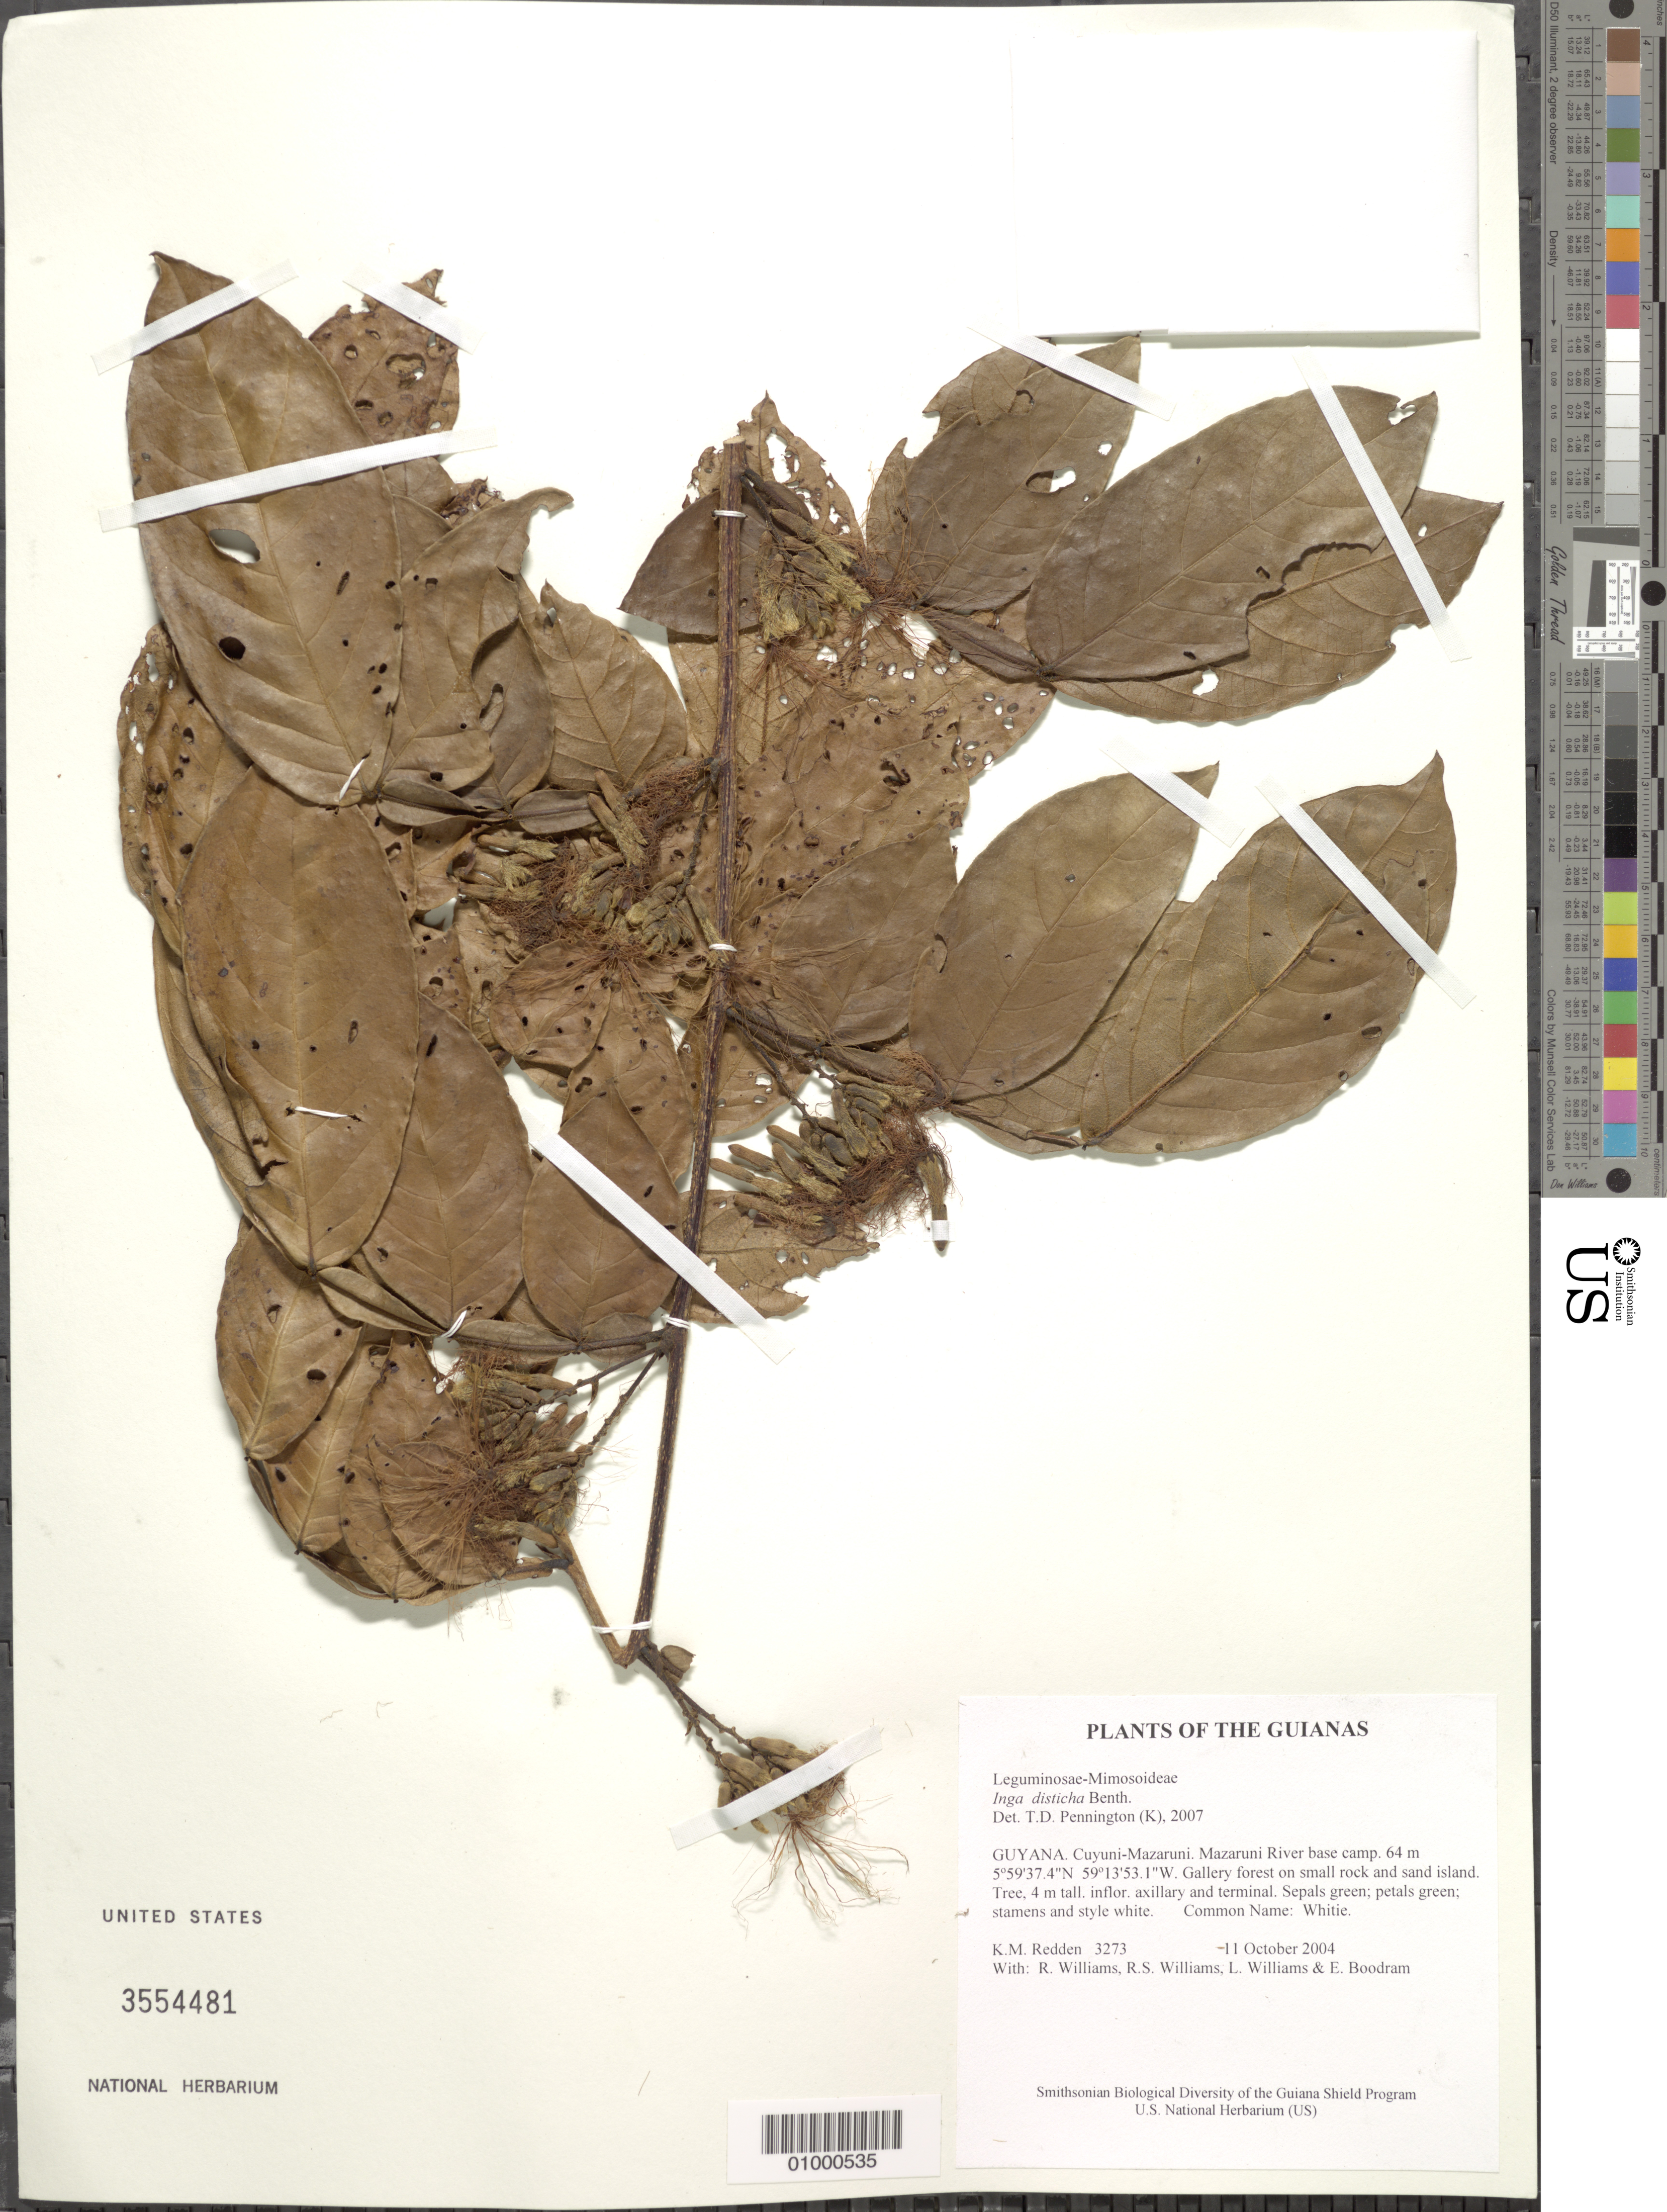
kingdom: Plantae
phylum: Tracheophyta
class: Magnoliopsida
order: Fabales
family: Fabaceae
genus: Inga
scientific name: Inga disticha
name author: Benth.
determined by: Pennington, T. D., (K)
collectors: K. M. Redden, R. Williams, R. S. Williams, L. Williams & E. Boodram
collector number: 3273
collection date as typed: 11 October 2004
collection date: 2004-10-11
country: Guyana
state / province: Cuyuni-Mazaruni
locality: Mazaruni River base camp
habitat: Gallery forest on small rock and sand island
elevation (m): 64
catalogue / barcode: US 3554481